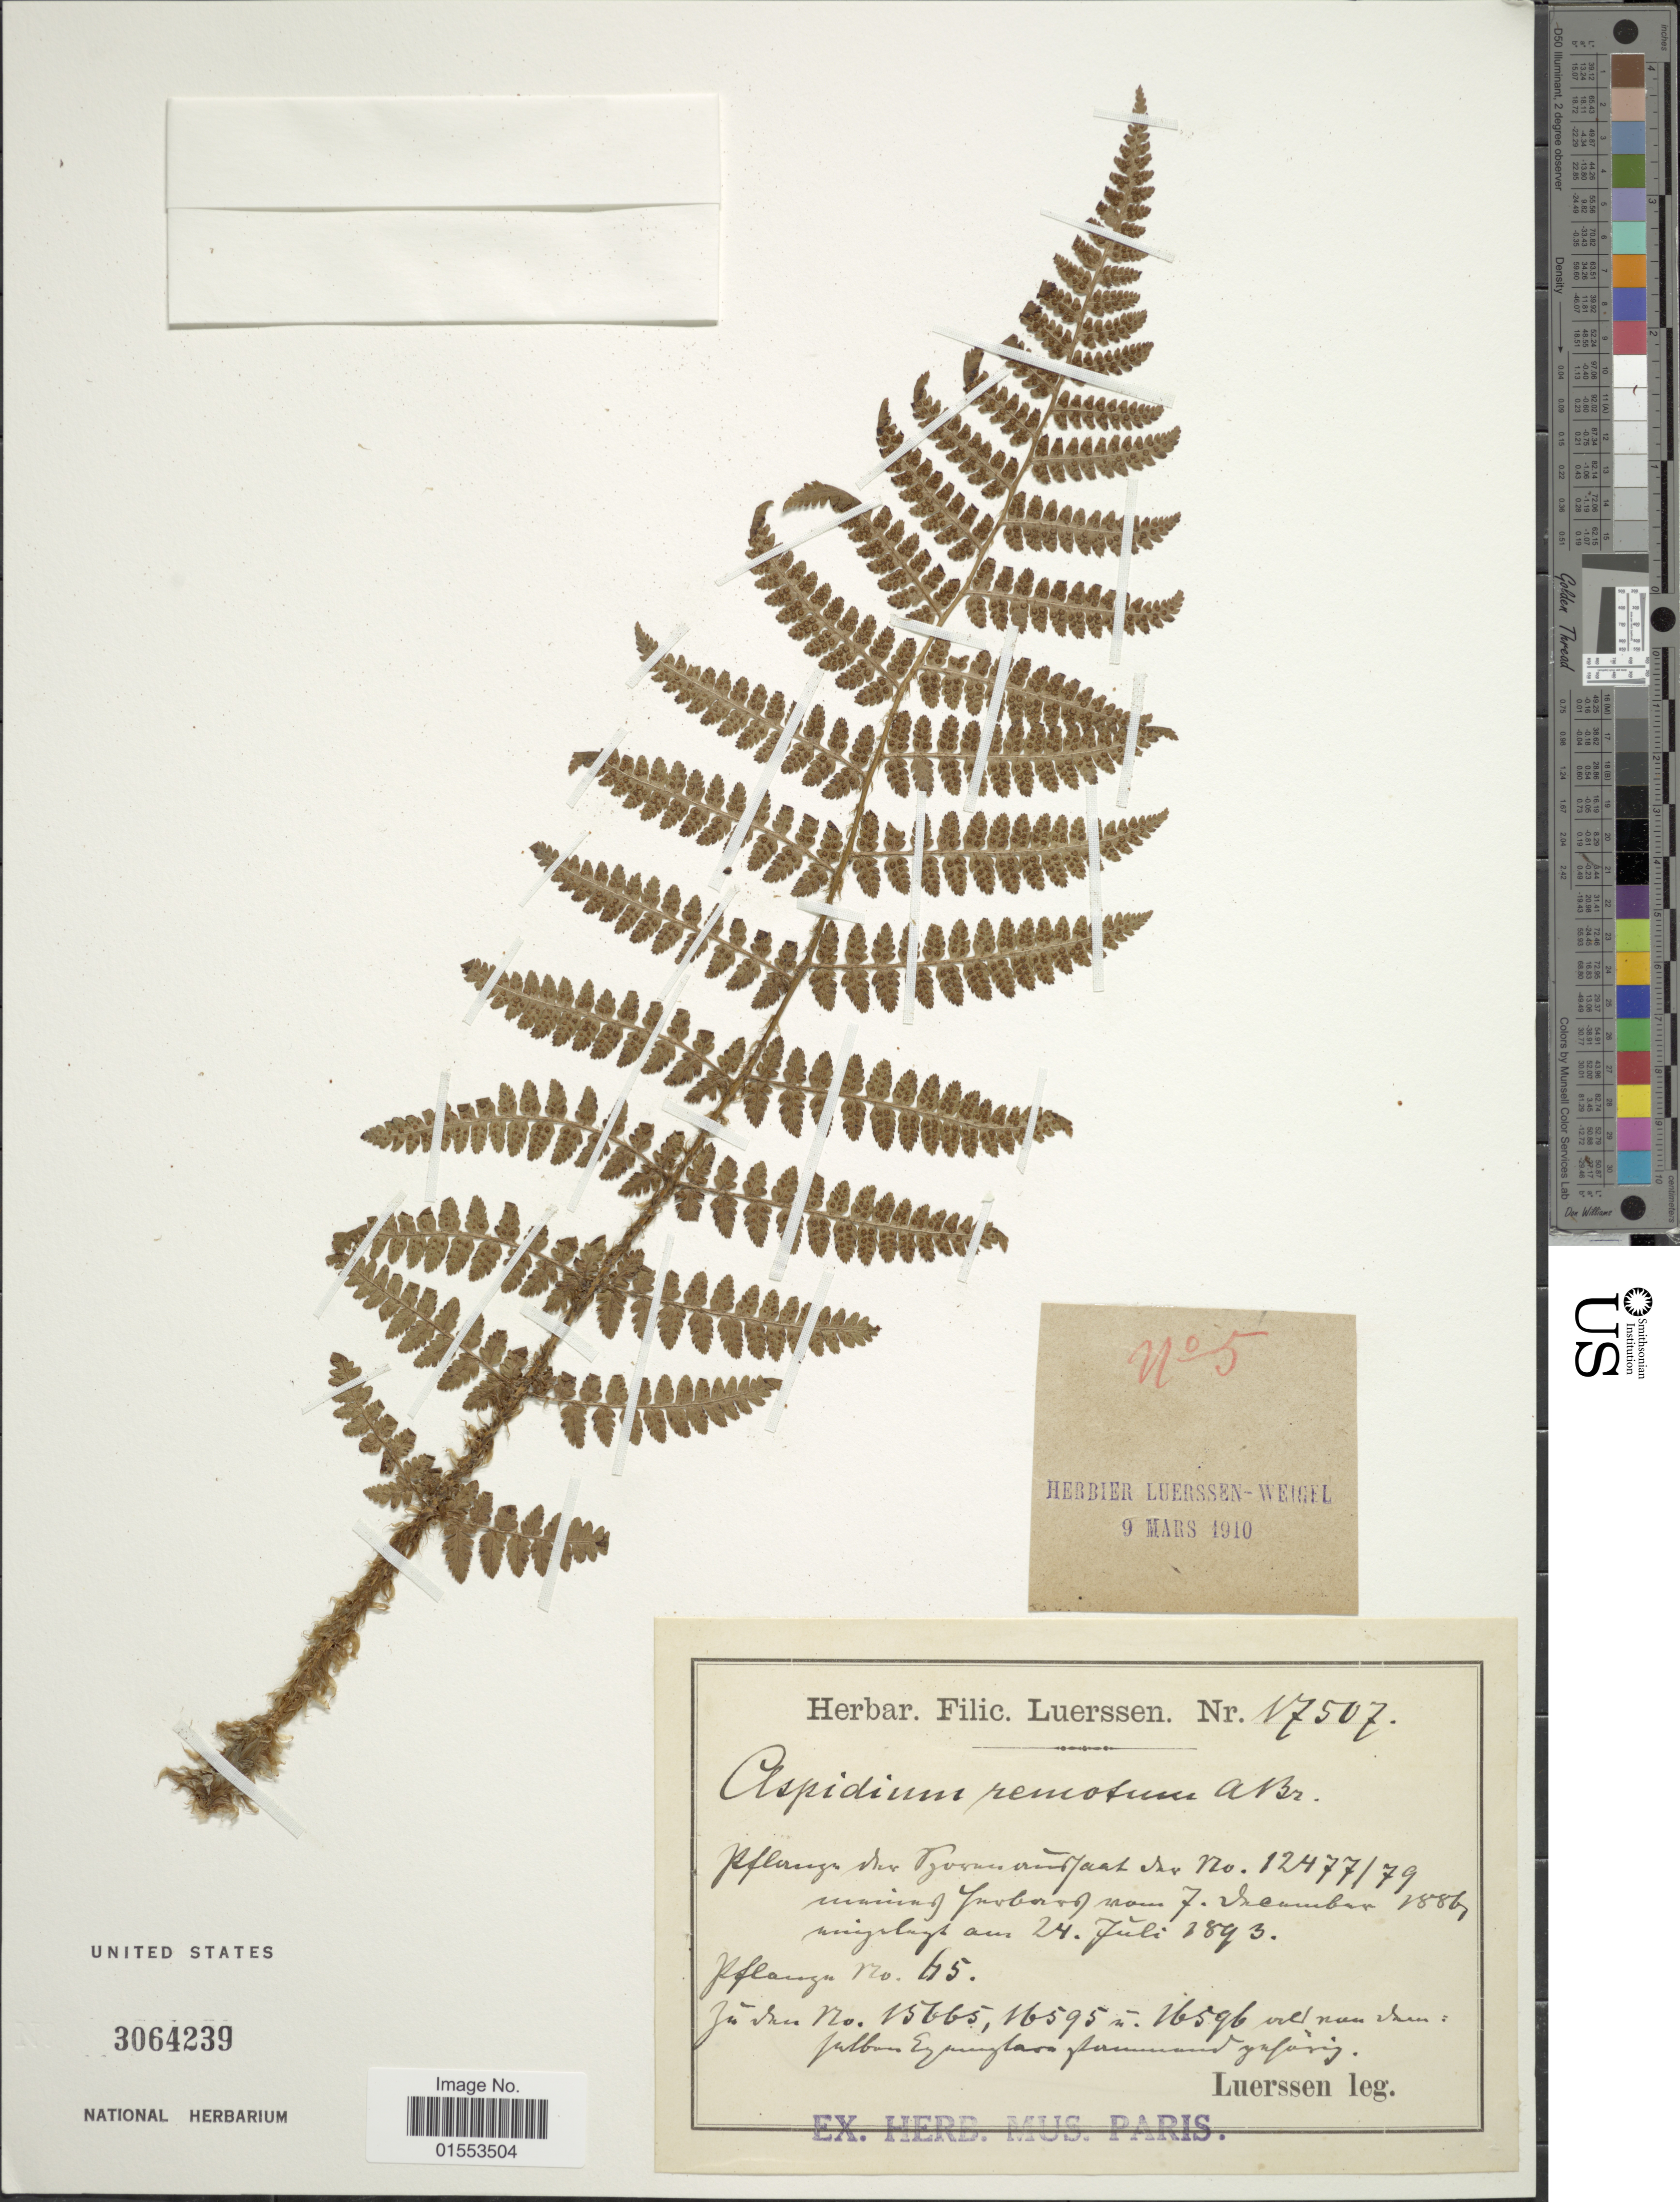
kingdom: Plantae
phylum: Tracheophyta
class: Polypodiopsida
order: Polypodiales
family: Dryopteridaceae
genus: Dryopteris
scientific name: Dryopteris remota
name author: (A. Braun) Hayek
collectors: C. Luerssen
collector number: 17507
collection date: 1886-12-07/1893-07-24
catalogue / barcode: US 3064239